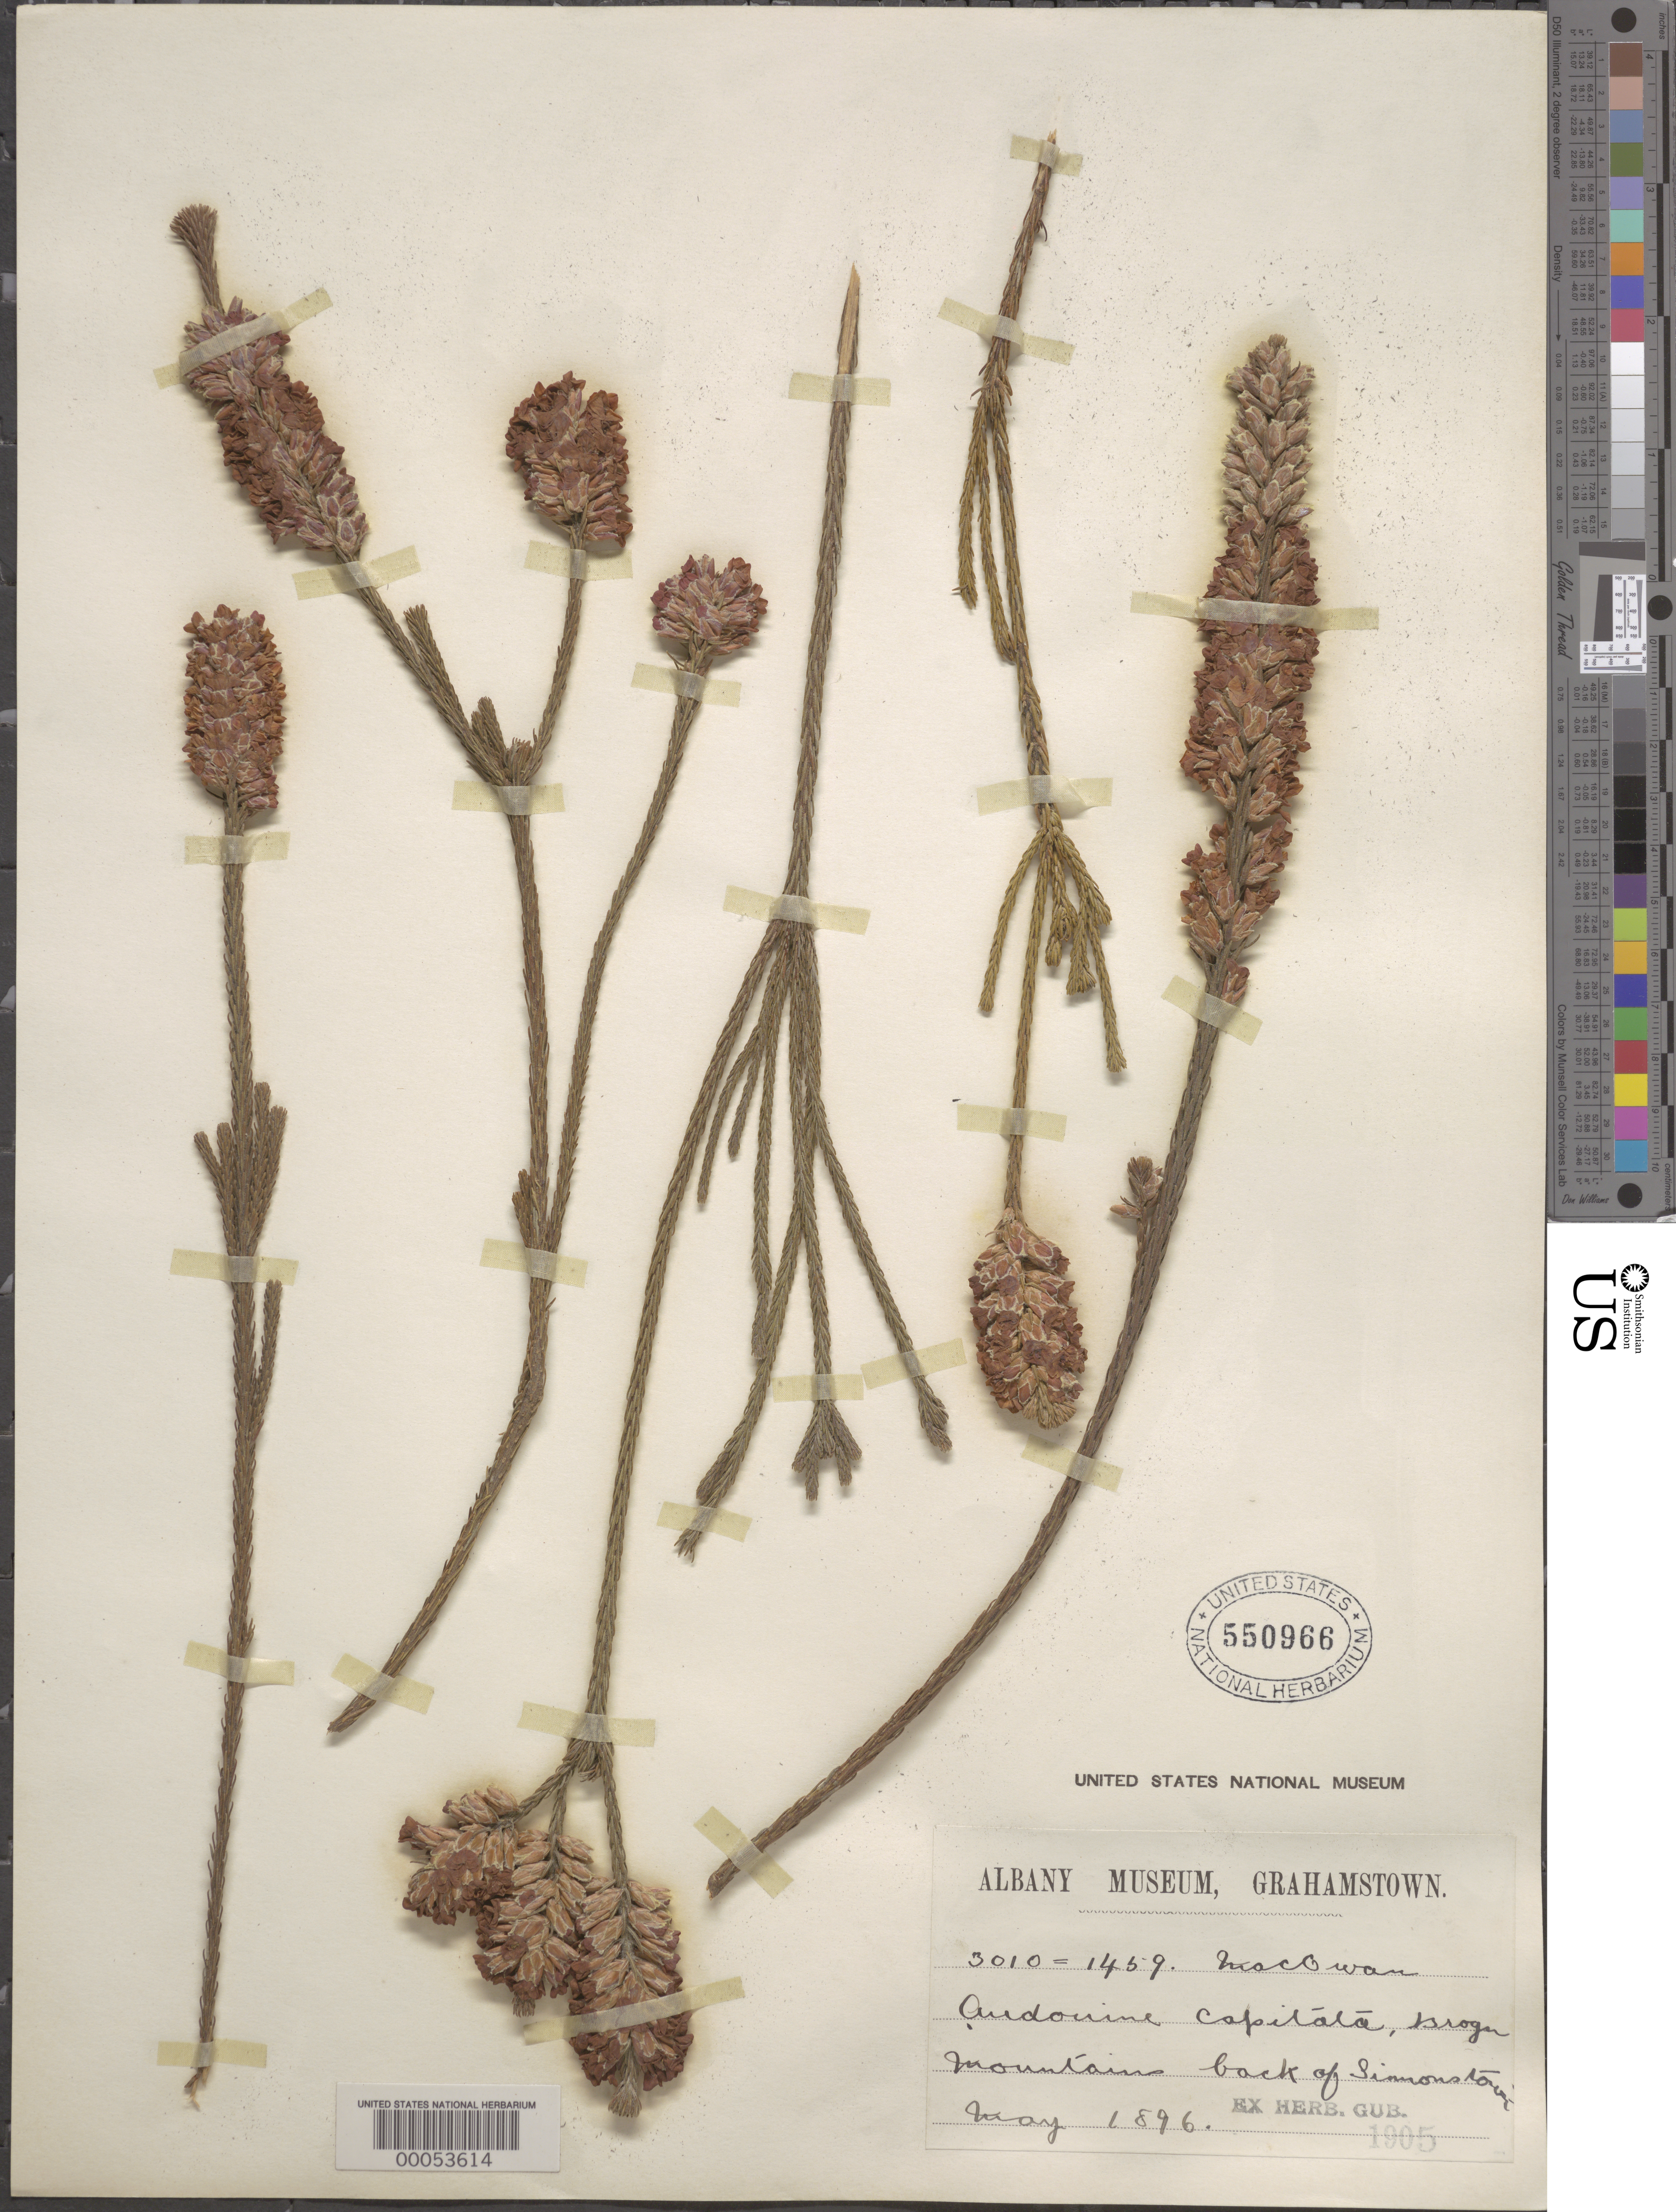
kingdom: Plantae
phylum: Tracheophyta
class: Magnoliopsida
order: Bruniales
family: Bruniaceae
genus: Audouinia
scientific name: Audouinia capitata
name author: Brongn.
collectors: P. MacOwan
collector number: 3010/1459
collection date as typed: May 1896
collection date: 1896-05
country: South Africa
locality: Mountains back of simonstorm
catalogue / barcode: US 550966